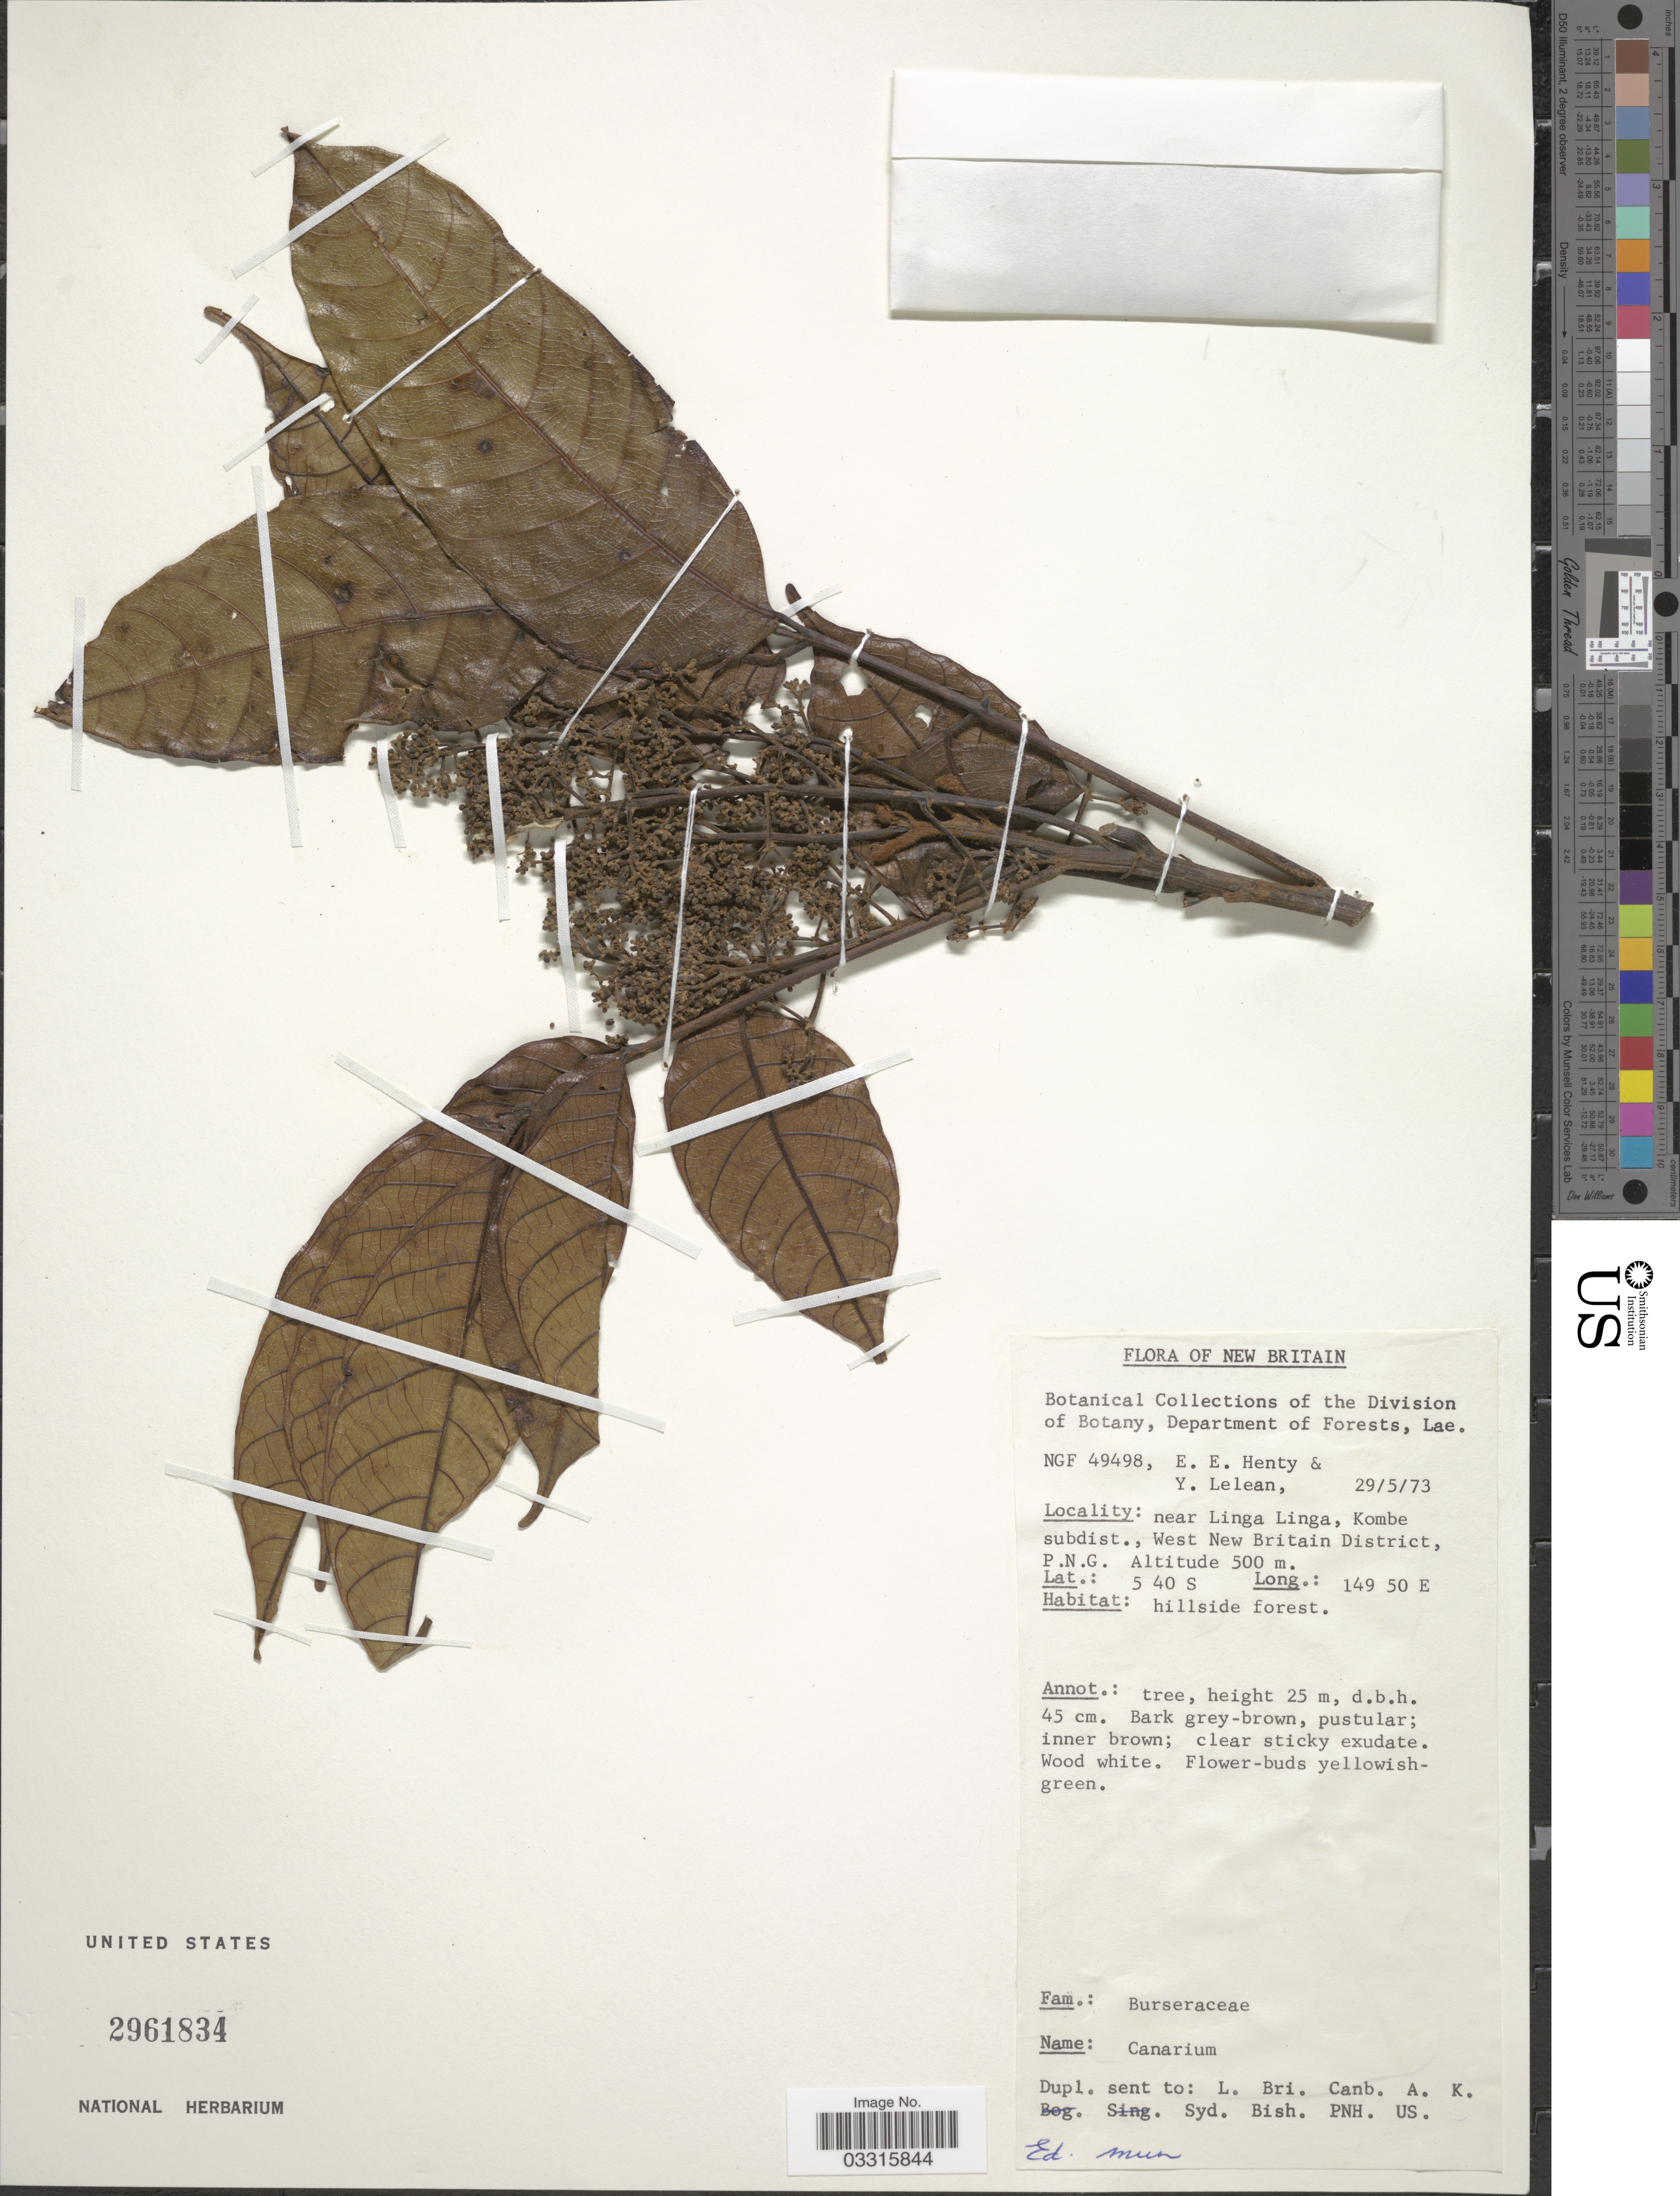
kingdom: Plantae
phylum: Tracheophyta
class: Magnoliopsida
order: Sapindales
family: Burseraceae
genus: Canarium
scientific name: Canarium sp.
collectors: E. Henty & Y. Lelean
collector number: NGF 49498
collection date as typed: Transcribed d/m/y: 29/5/73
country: Papua New Guinea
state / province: West New Britain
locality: New Britain. Near Linga Linga, Kombe subdist., West New Britain District, P.N.G.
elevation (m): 500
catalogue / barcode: US 2961834